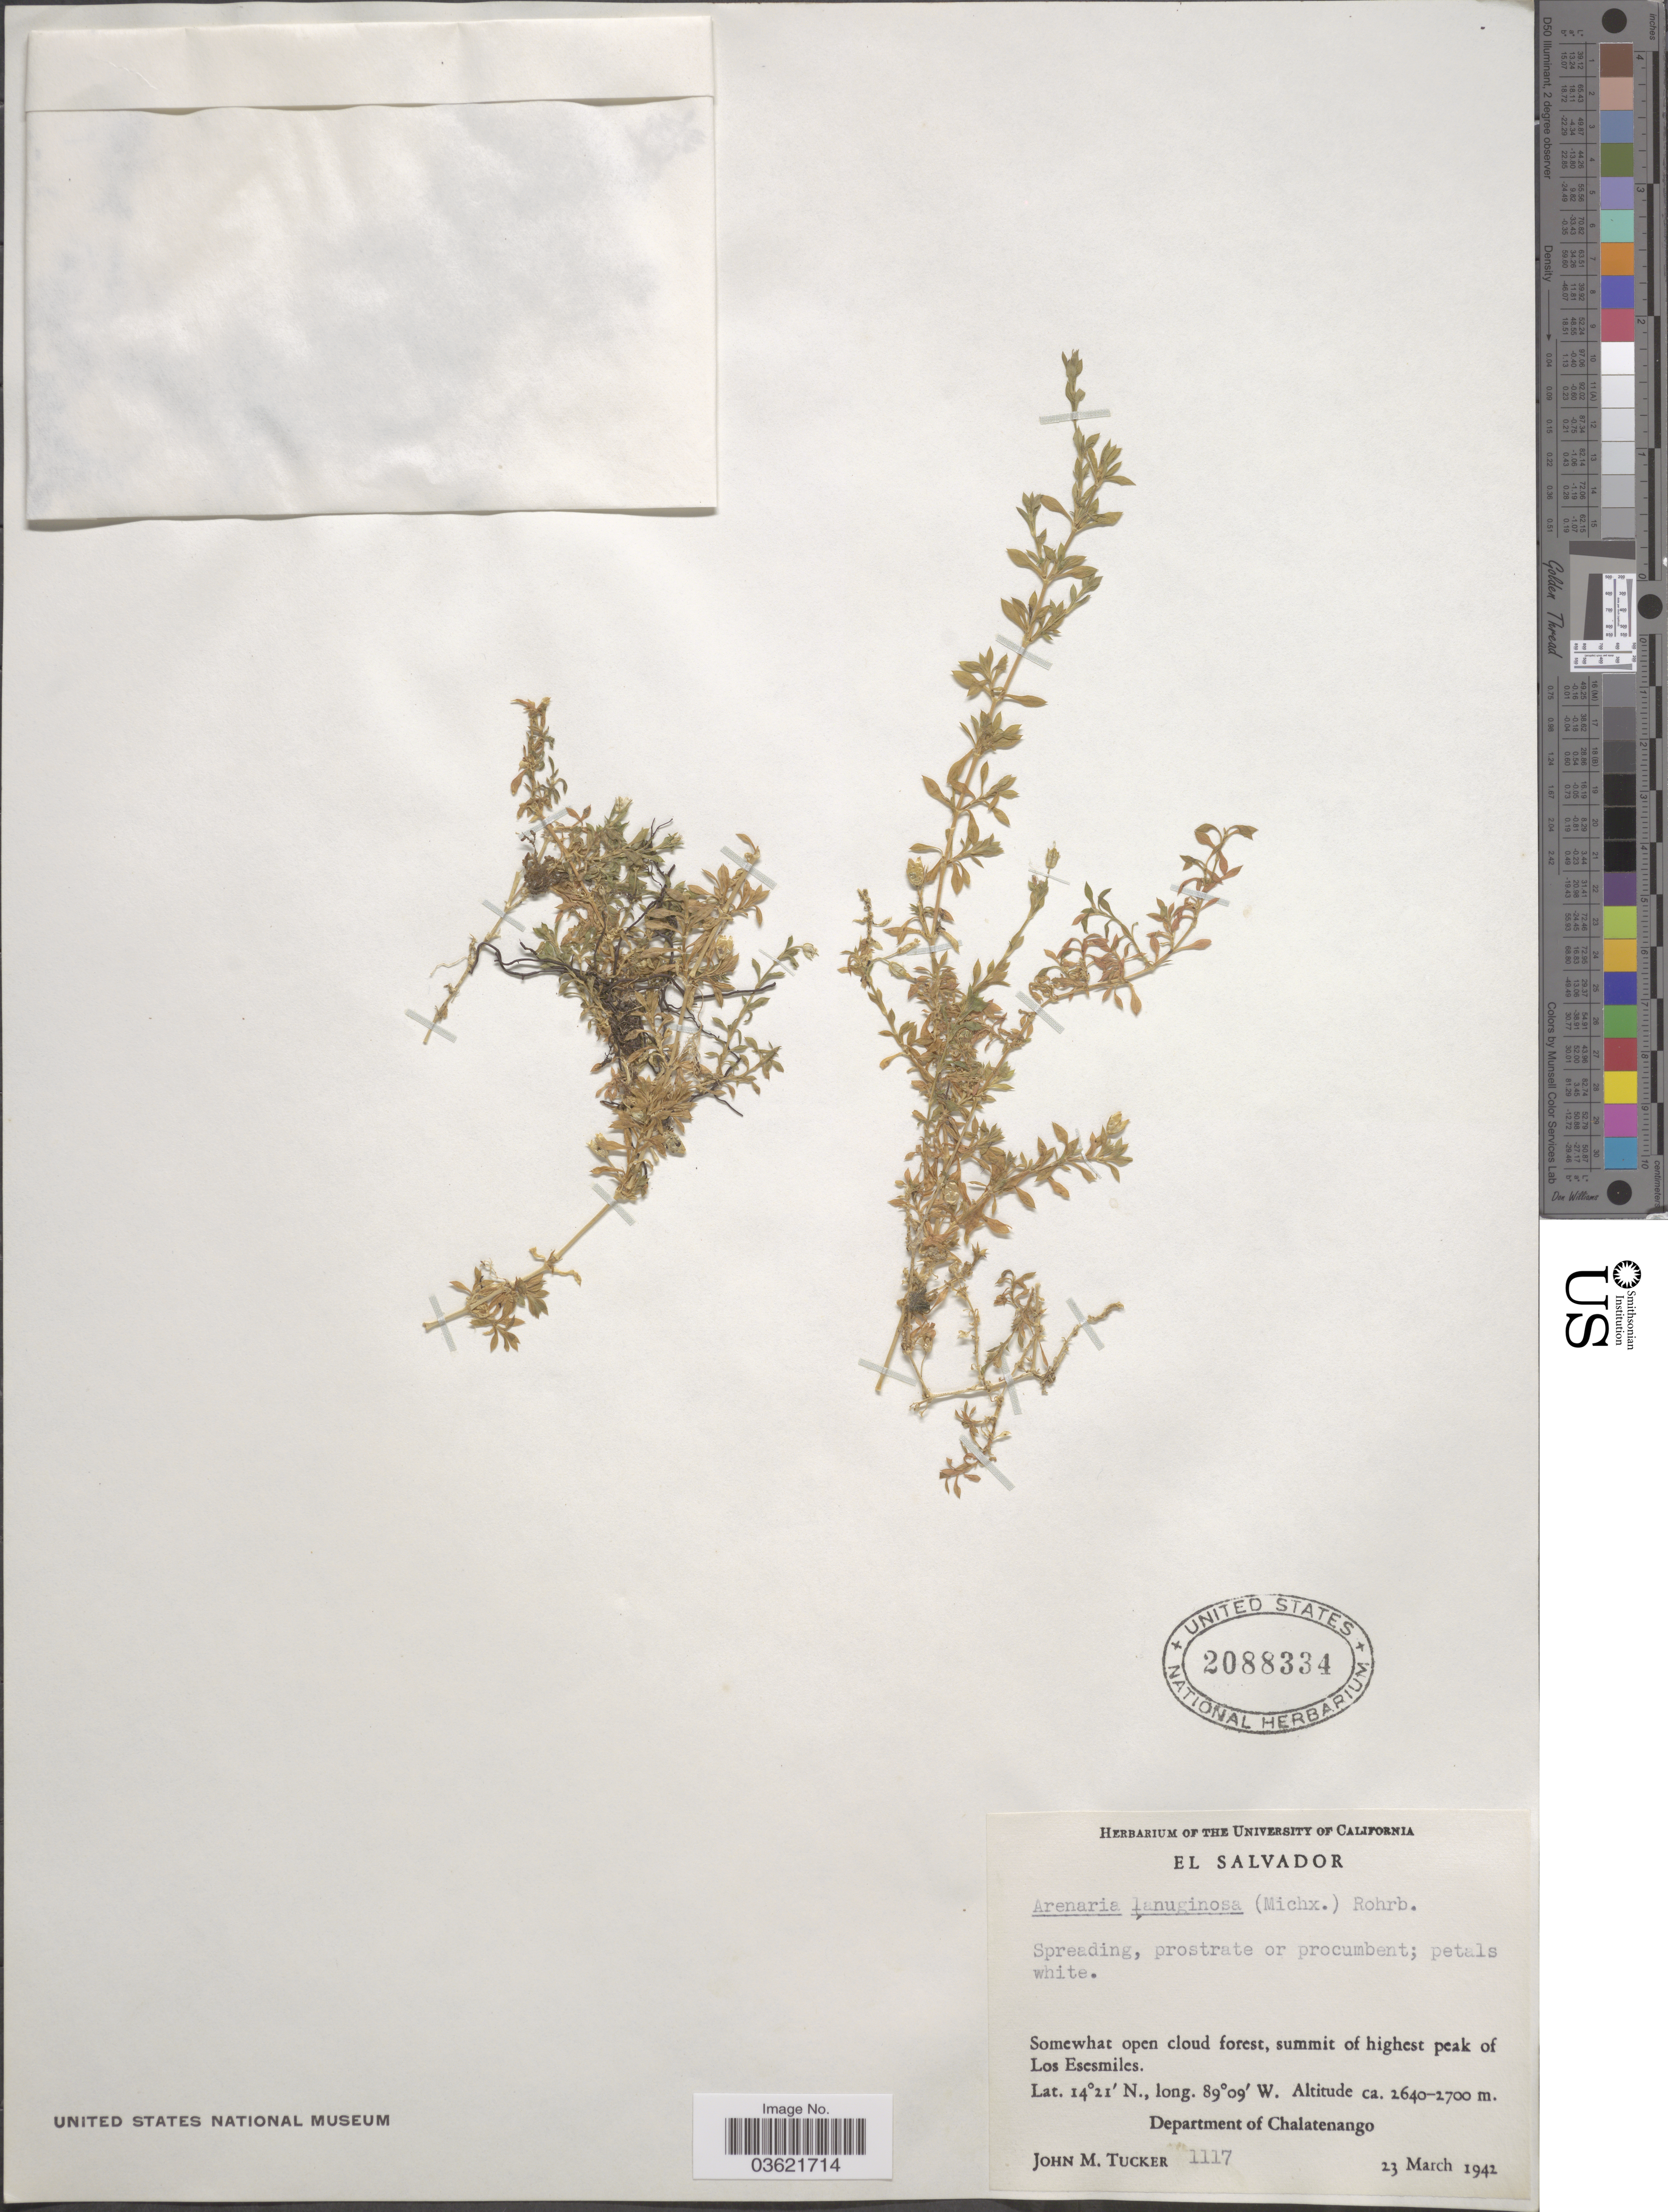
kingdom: Plantae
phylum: Tracheophyta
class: Magnoliopsida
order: Caryophyllales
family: Caryophyllaceae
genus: Arenaria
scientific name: Arenaria sp.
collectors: J. M. Tucker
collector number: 1117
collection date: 1942-03-23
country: El Salvador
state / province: Chalatenango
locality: Summit of highest peak of Los Esesmiles. Department of Chalatenango.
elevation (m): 2640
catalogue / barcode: US 2088334